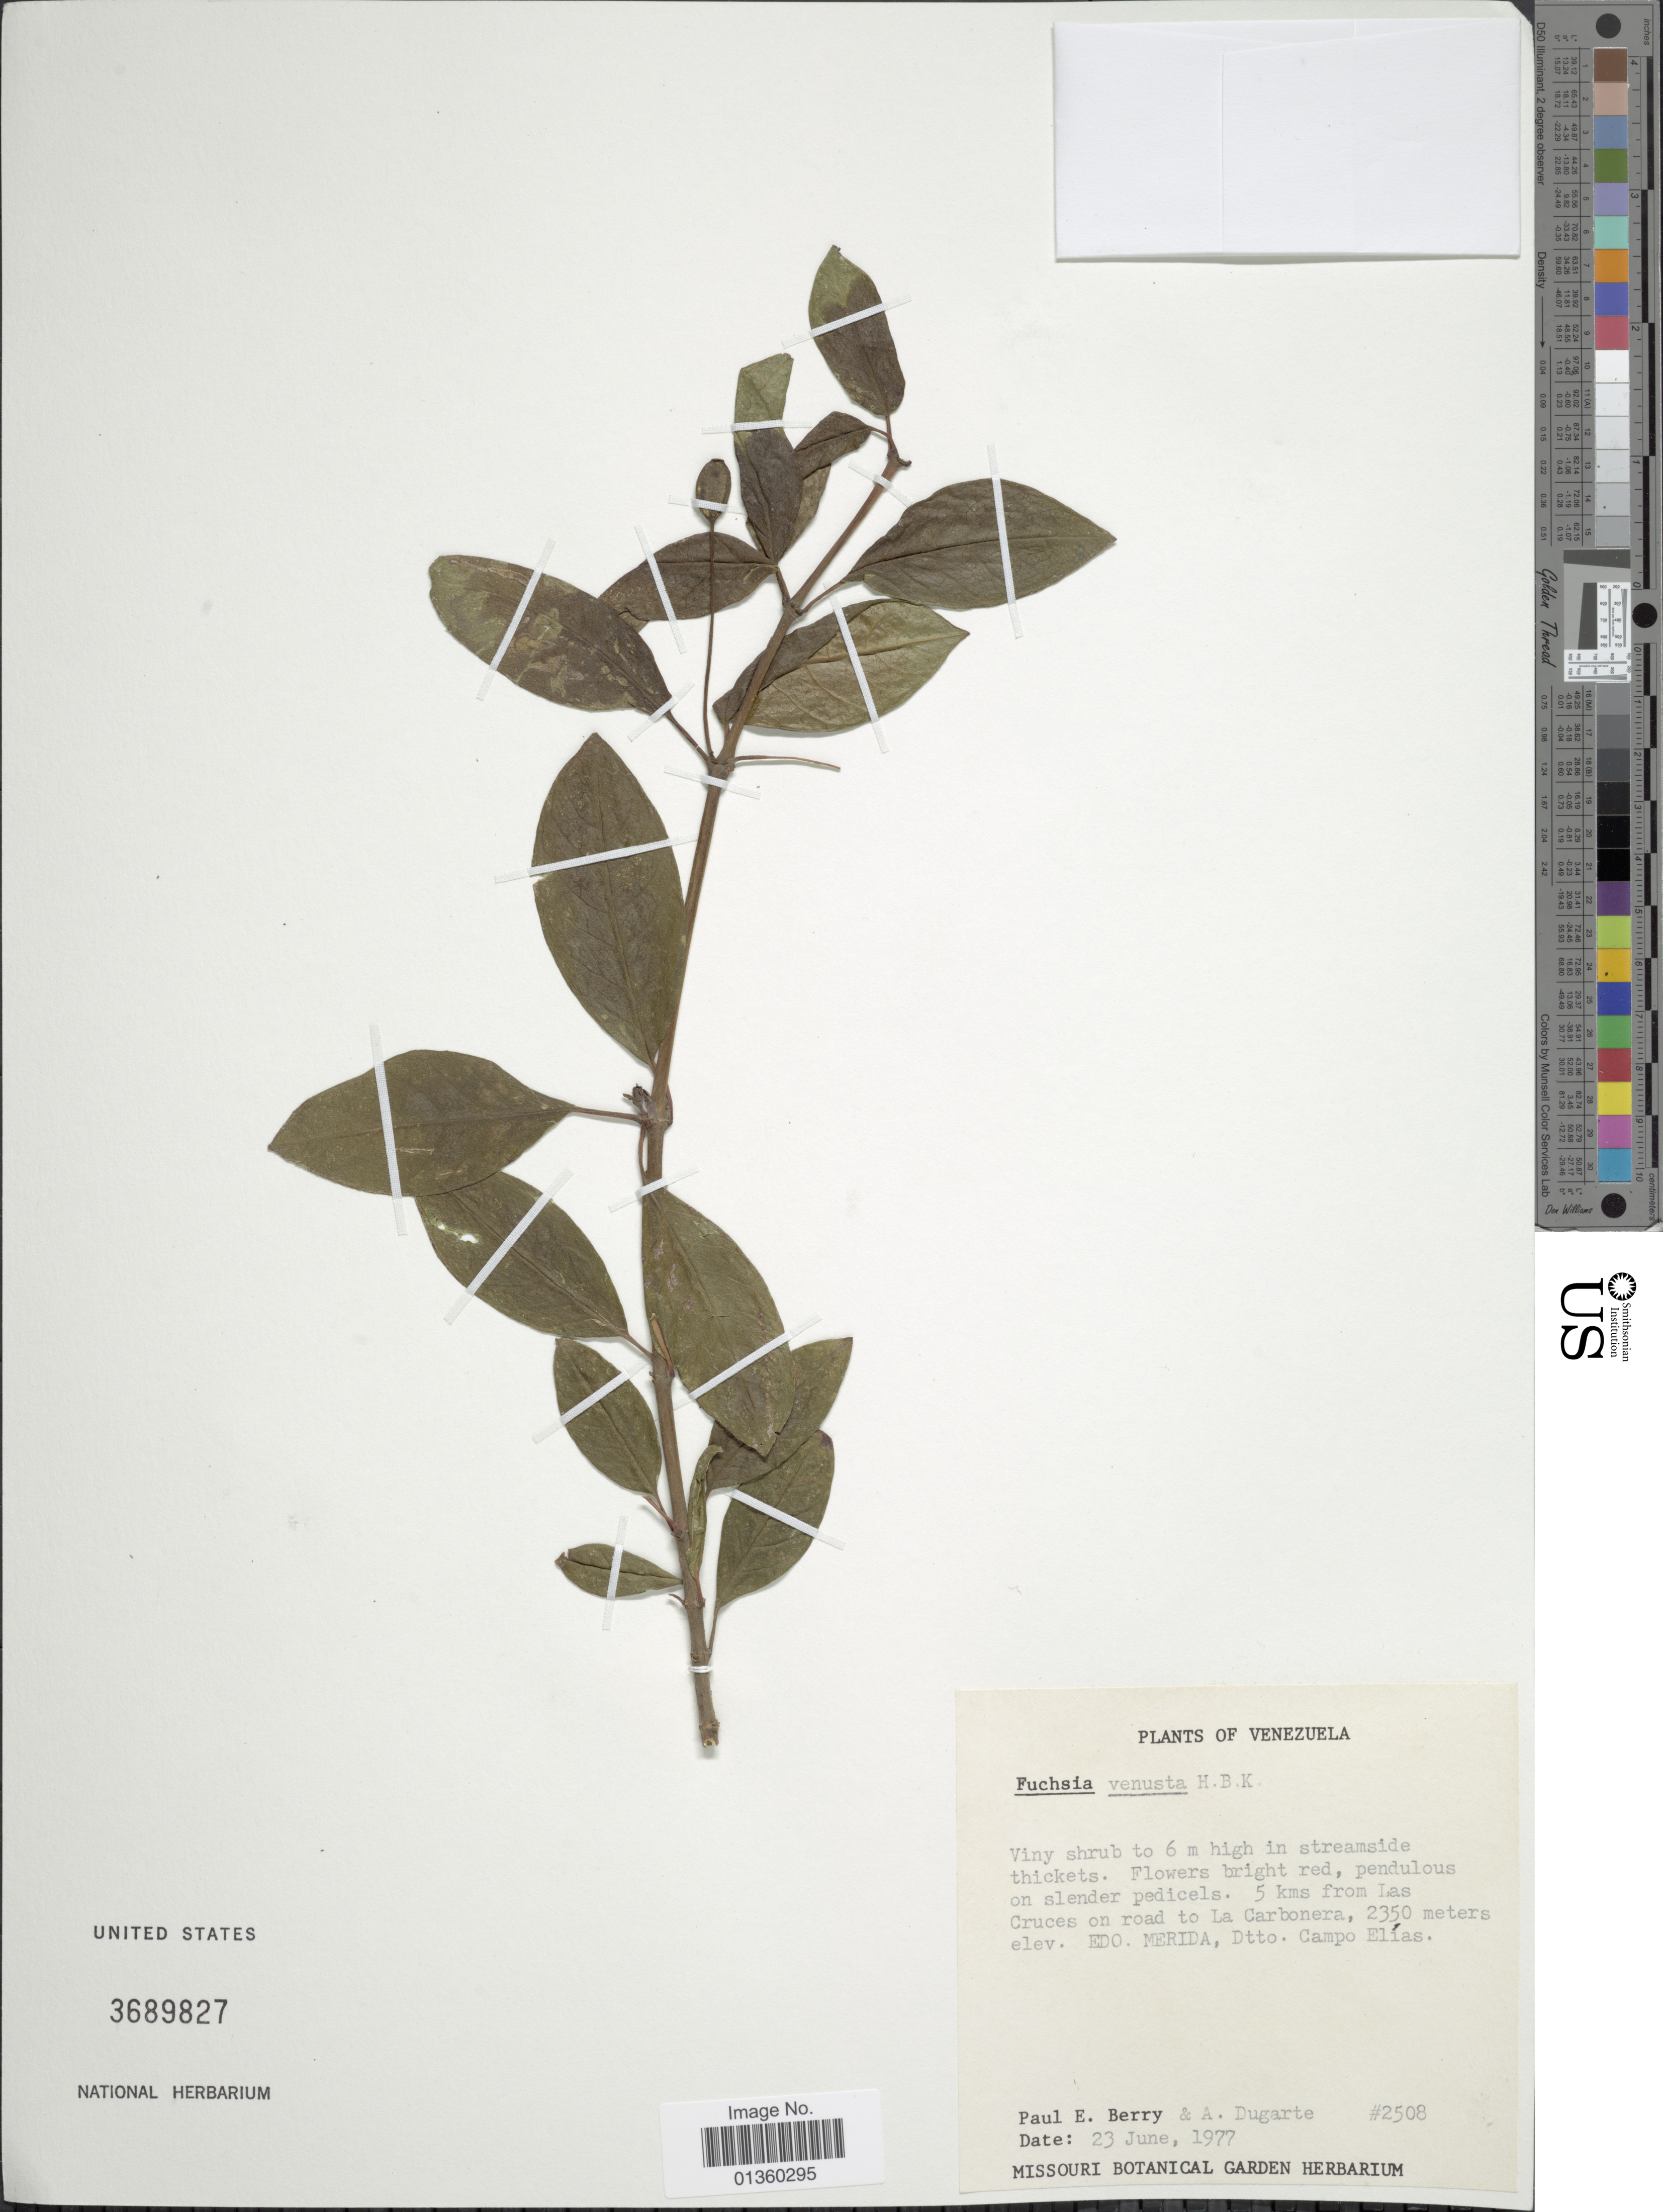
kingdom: Plantae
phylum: Tracheophyta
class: Magnoliopsida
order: Myrtales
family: Onagraceae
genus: Fuchsia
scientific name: Fuchsia venusta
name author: Kunth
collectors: P. E. Berry & A. Dugarte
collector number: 2508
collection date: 1977-06-23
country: Venezuela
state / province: Mérida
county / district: Campo Elías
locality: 5 kms from Las Cruces on road to La Carbonera, Dtto. Campo Elías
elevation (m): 2350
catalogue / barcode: US 3689827